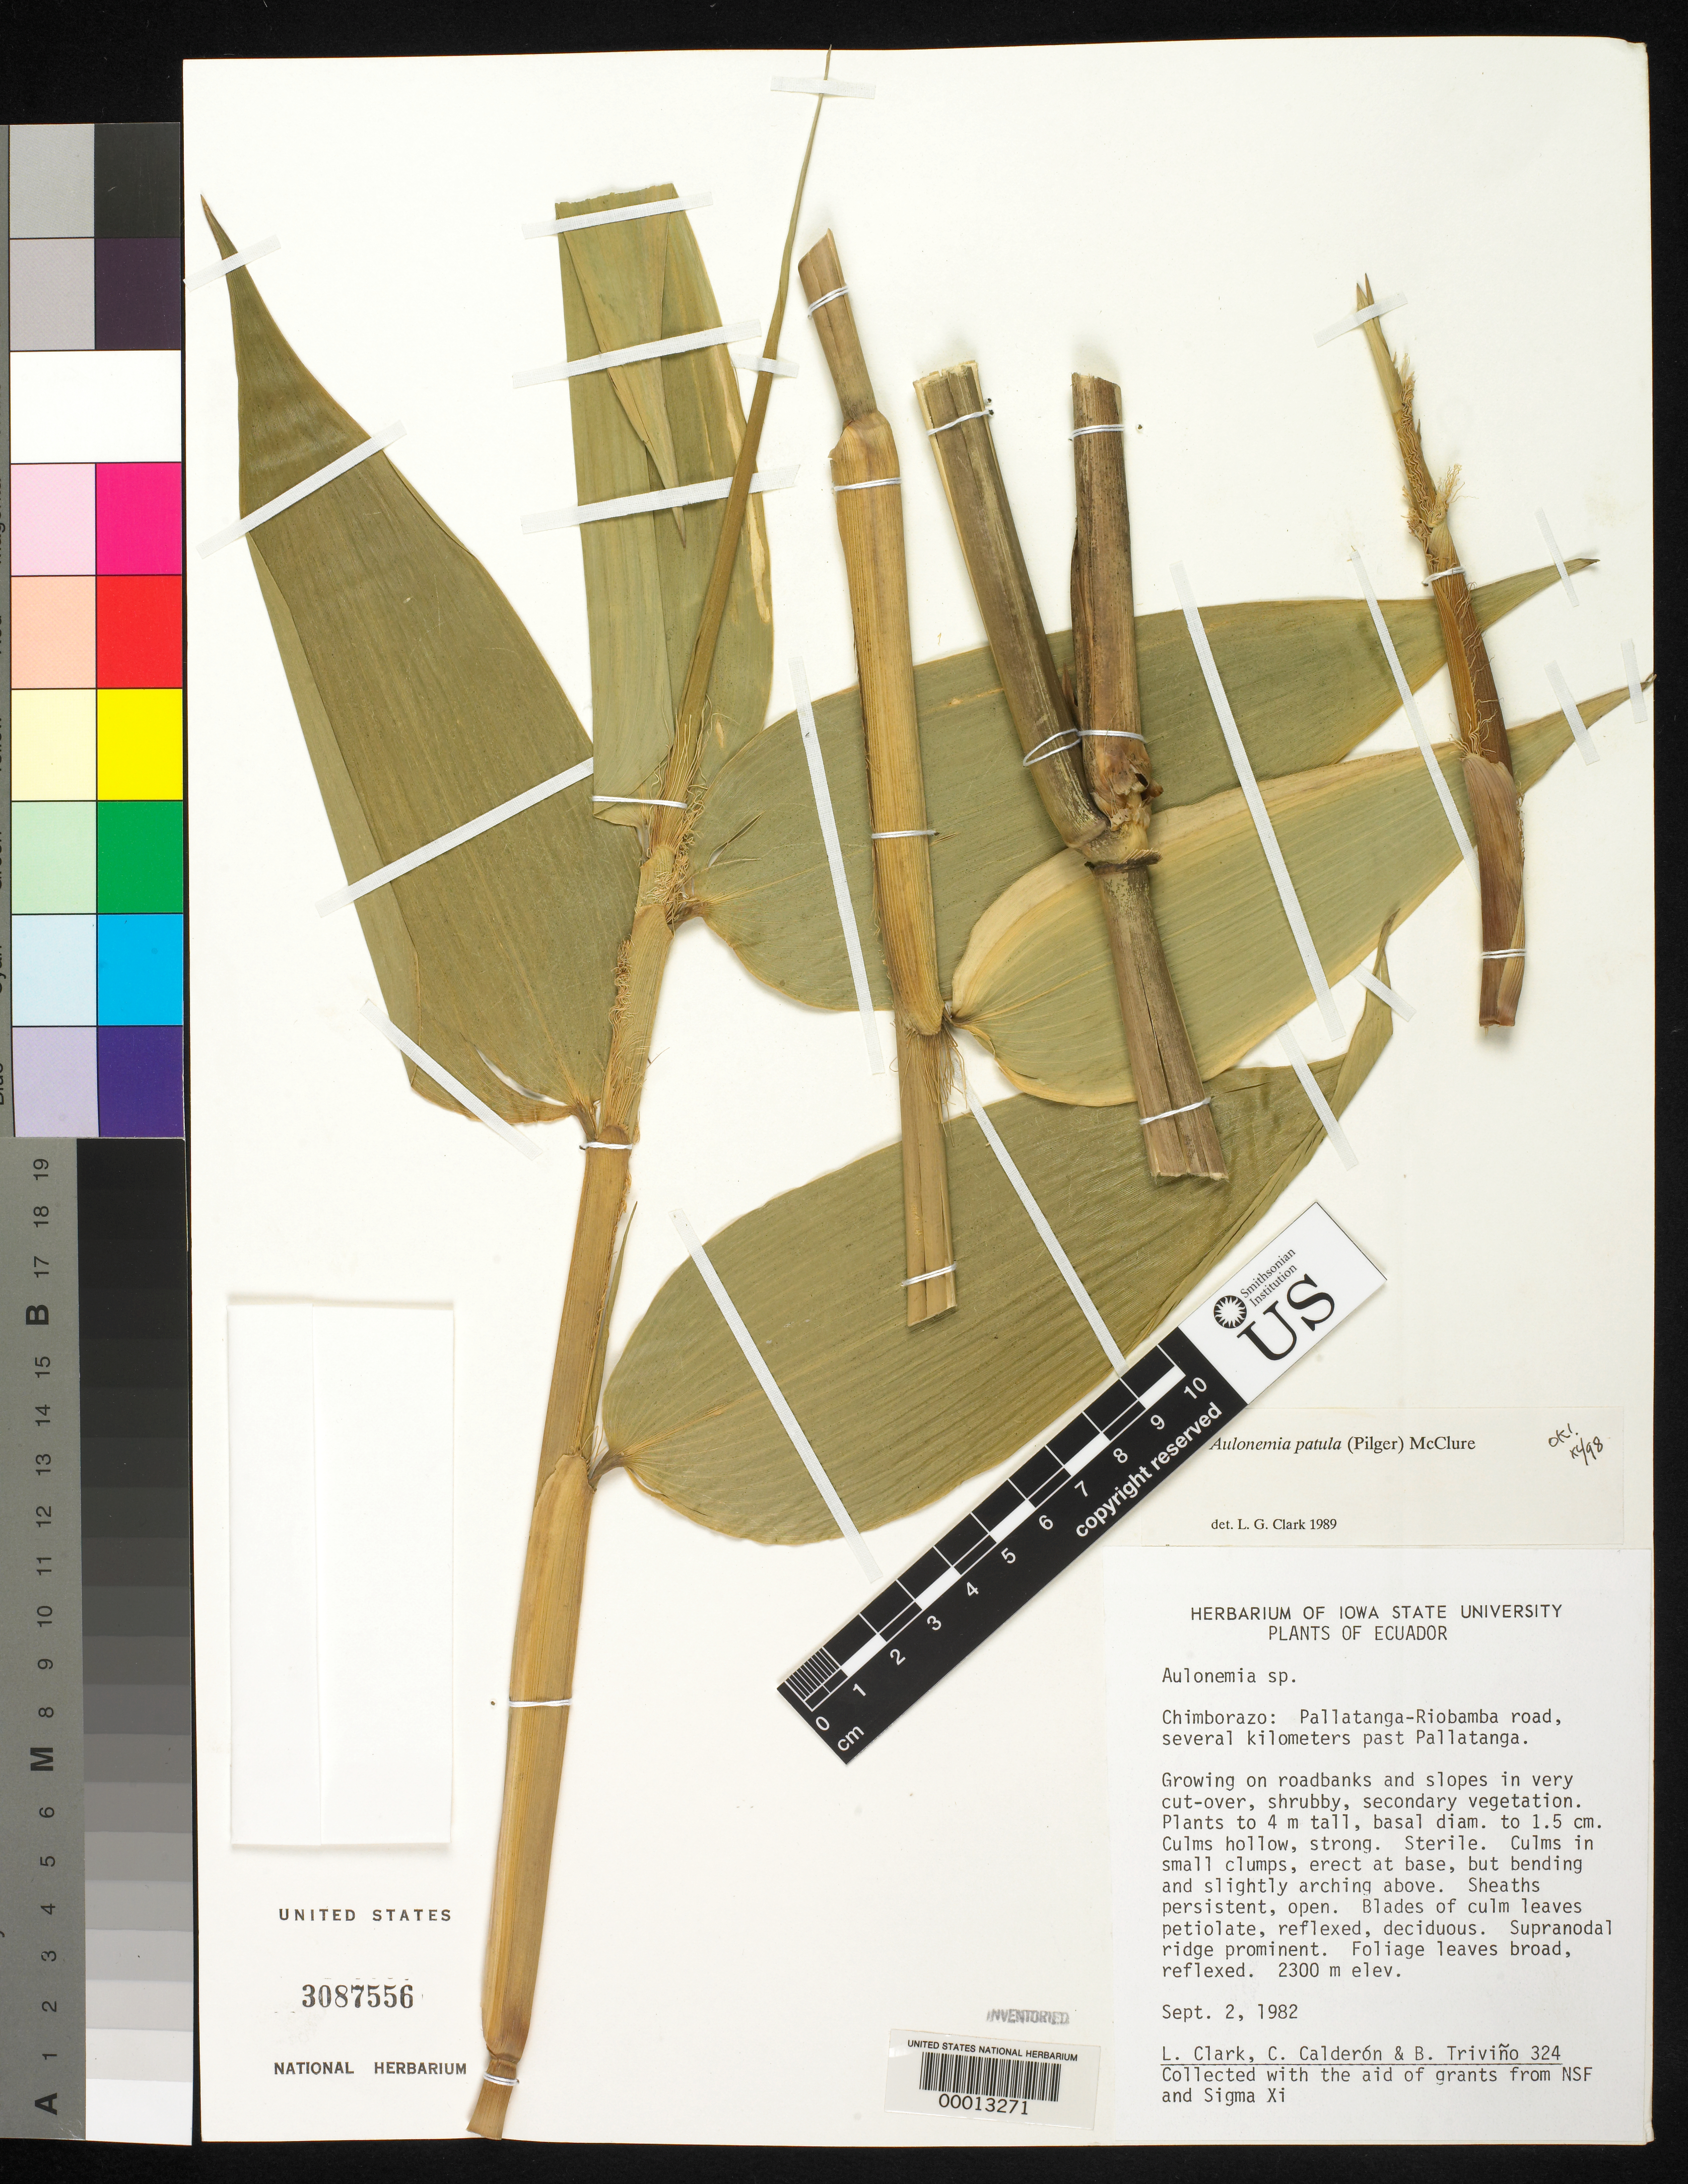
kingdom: Plantae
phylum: Tracheophyta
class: Liliopsida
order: Poales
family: Poaceae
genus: Aulonemia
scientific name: Aulonemia sp.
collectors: L. G. Clark, C. E. Calderón & B. Trivino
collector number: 324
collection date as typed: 02 Sep 1982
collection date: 1982-09-02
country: Ecuador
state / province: Chimborazo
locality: Pallatanga-Riobamba road. near Pallatanga. [country and state previously recorded as Brazil, Minas Gerais.]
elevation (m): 2300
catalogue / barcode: US 3087556